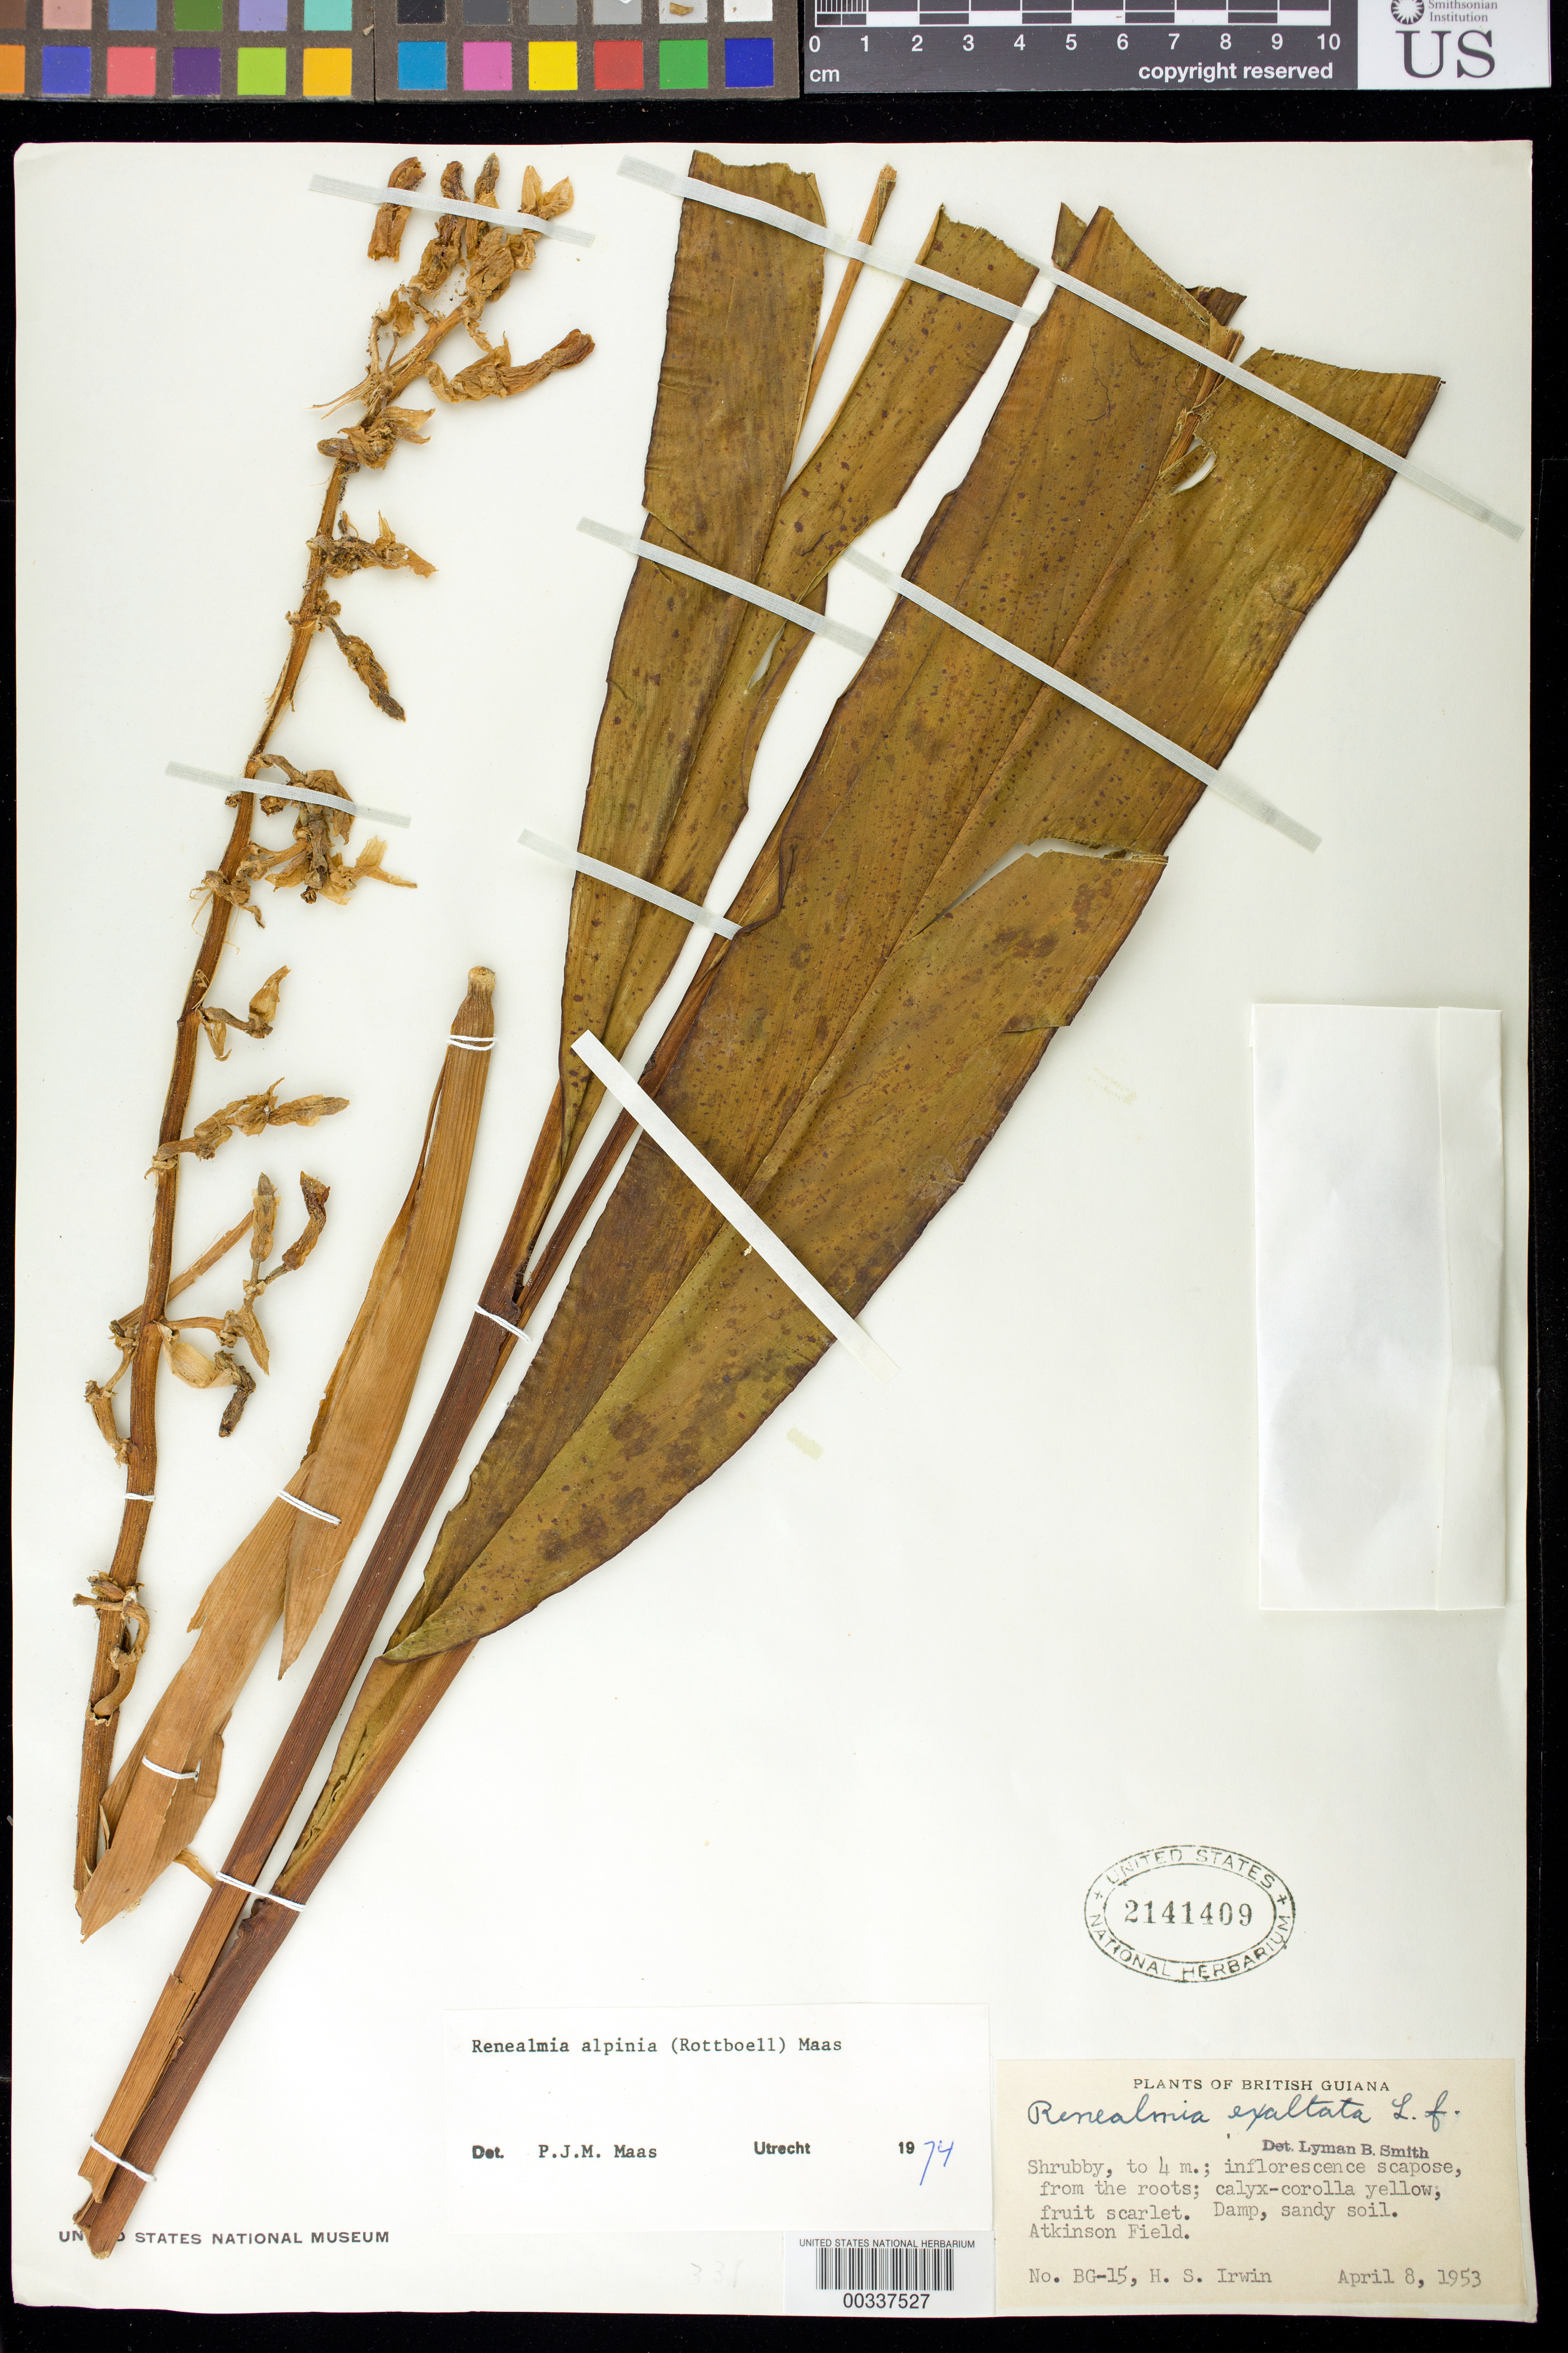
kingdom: Plantae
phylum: Tracheophyta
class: Liliopsida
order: Zingiberales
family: Zingiberaceae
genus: Renealmia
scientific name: Renealmia alpinia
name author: (Rottb.) Maas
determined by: Maas, Paul J. M.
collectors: H. Irwin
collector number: Bg-15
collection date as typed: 08 Apr 1953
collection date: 1953-04-08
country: Guyana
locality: Atkinson field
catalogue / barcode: US 2141409